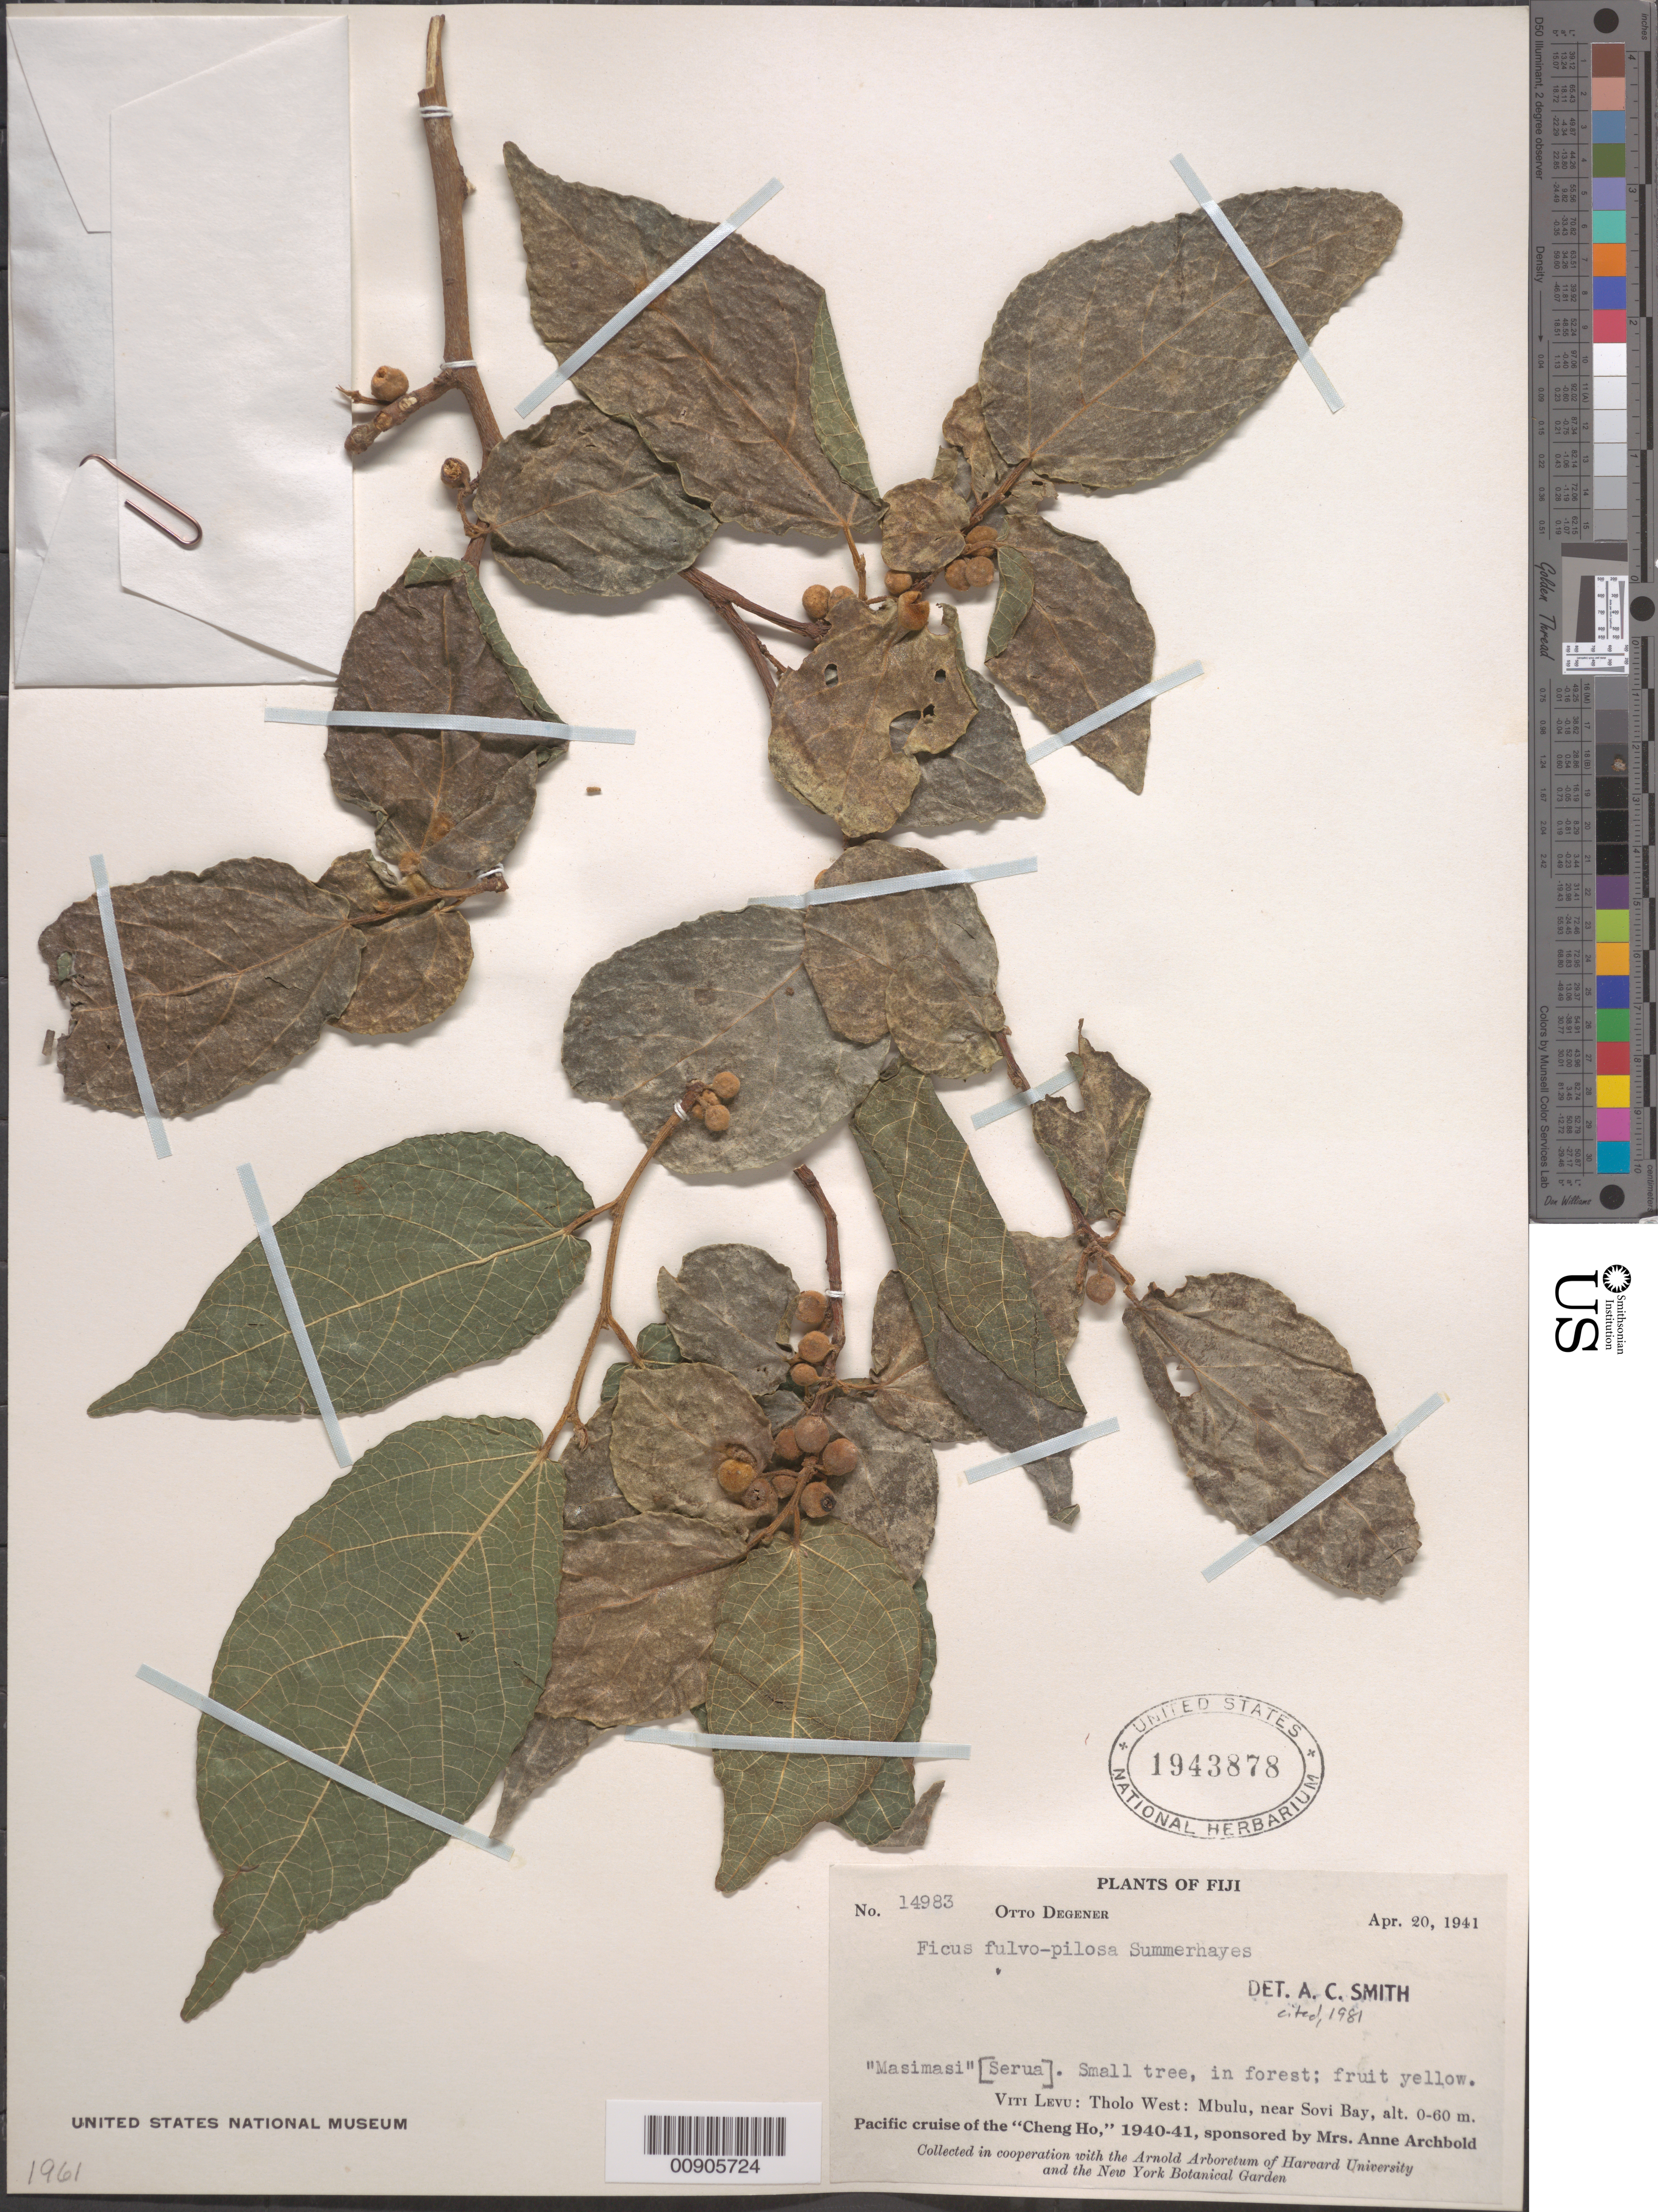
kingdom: Plantae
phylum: Tracheophyta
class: Magnoliopsida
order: Rosales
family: Moraceae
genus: Ficus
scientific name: Ficus fulvopilosa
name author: Summerh.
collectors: O. Degener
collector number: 14983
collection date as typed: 20 Apr 1941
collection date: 1941-04-20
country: Fiji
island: Viti Levu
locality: Tholo west: Mbulu, near Sovi Bay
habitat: in forest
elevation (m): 0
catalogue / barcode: US 1943878